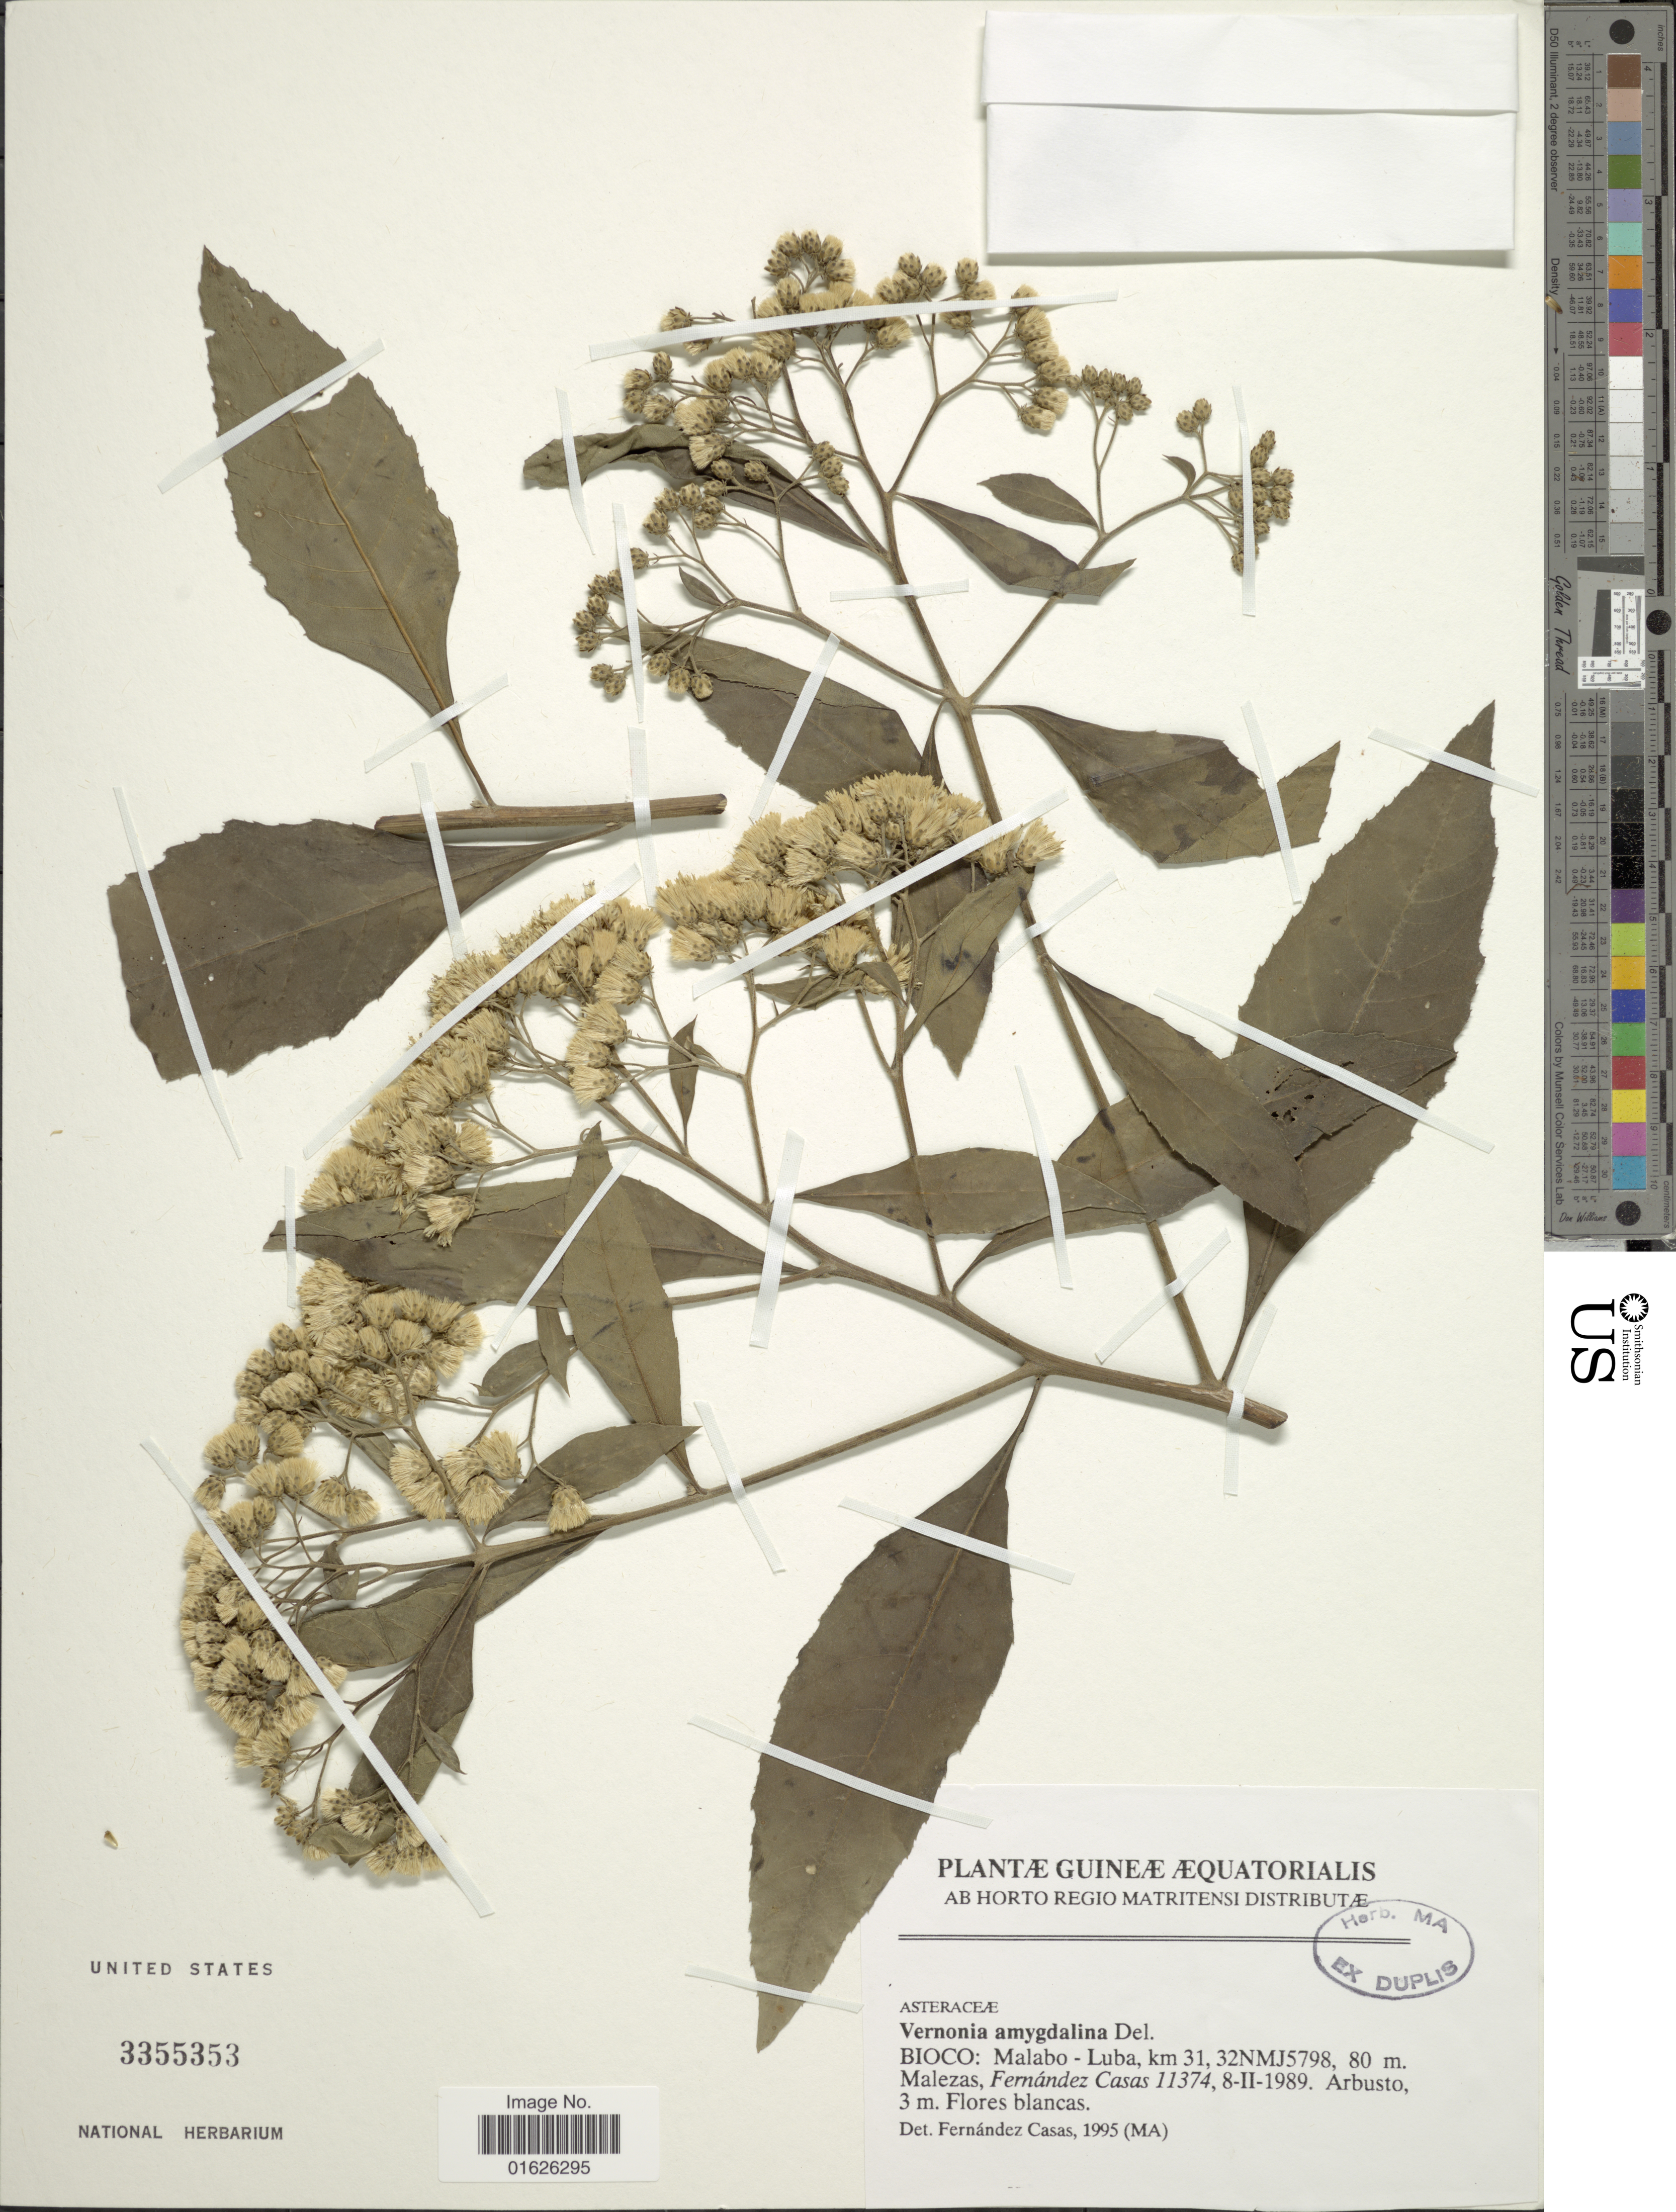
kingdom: Plantae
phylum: Tracheophyta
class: Magnoliopsida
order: Asterales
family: Asteraceae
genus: Gymnanthemum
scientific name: Gymnanthemum amygdalinum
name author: (Delile) Sch. Bip. ex Walp.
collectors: F. Casas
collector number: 11374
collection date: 1989-02-08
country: Equatorial Guinea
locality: Bioco: Malabo - Luba, km 31, 32NMJ5798.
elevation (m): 80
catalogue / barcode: US 3355353